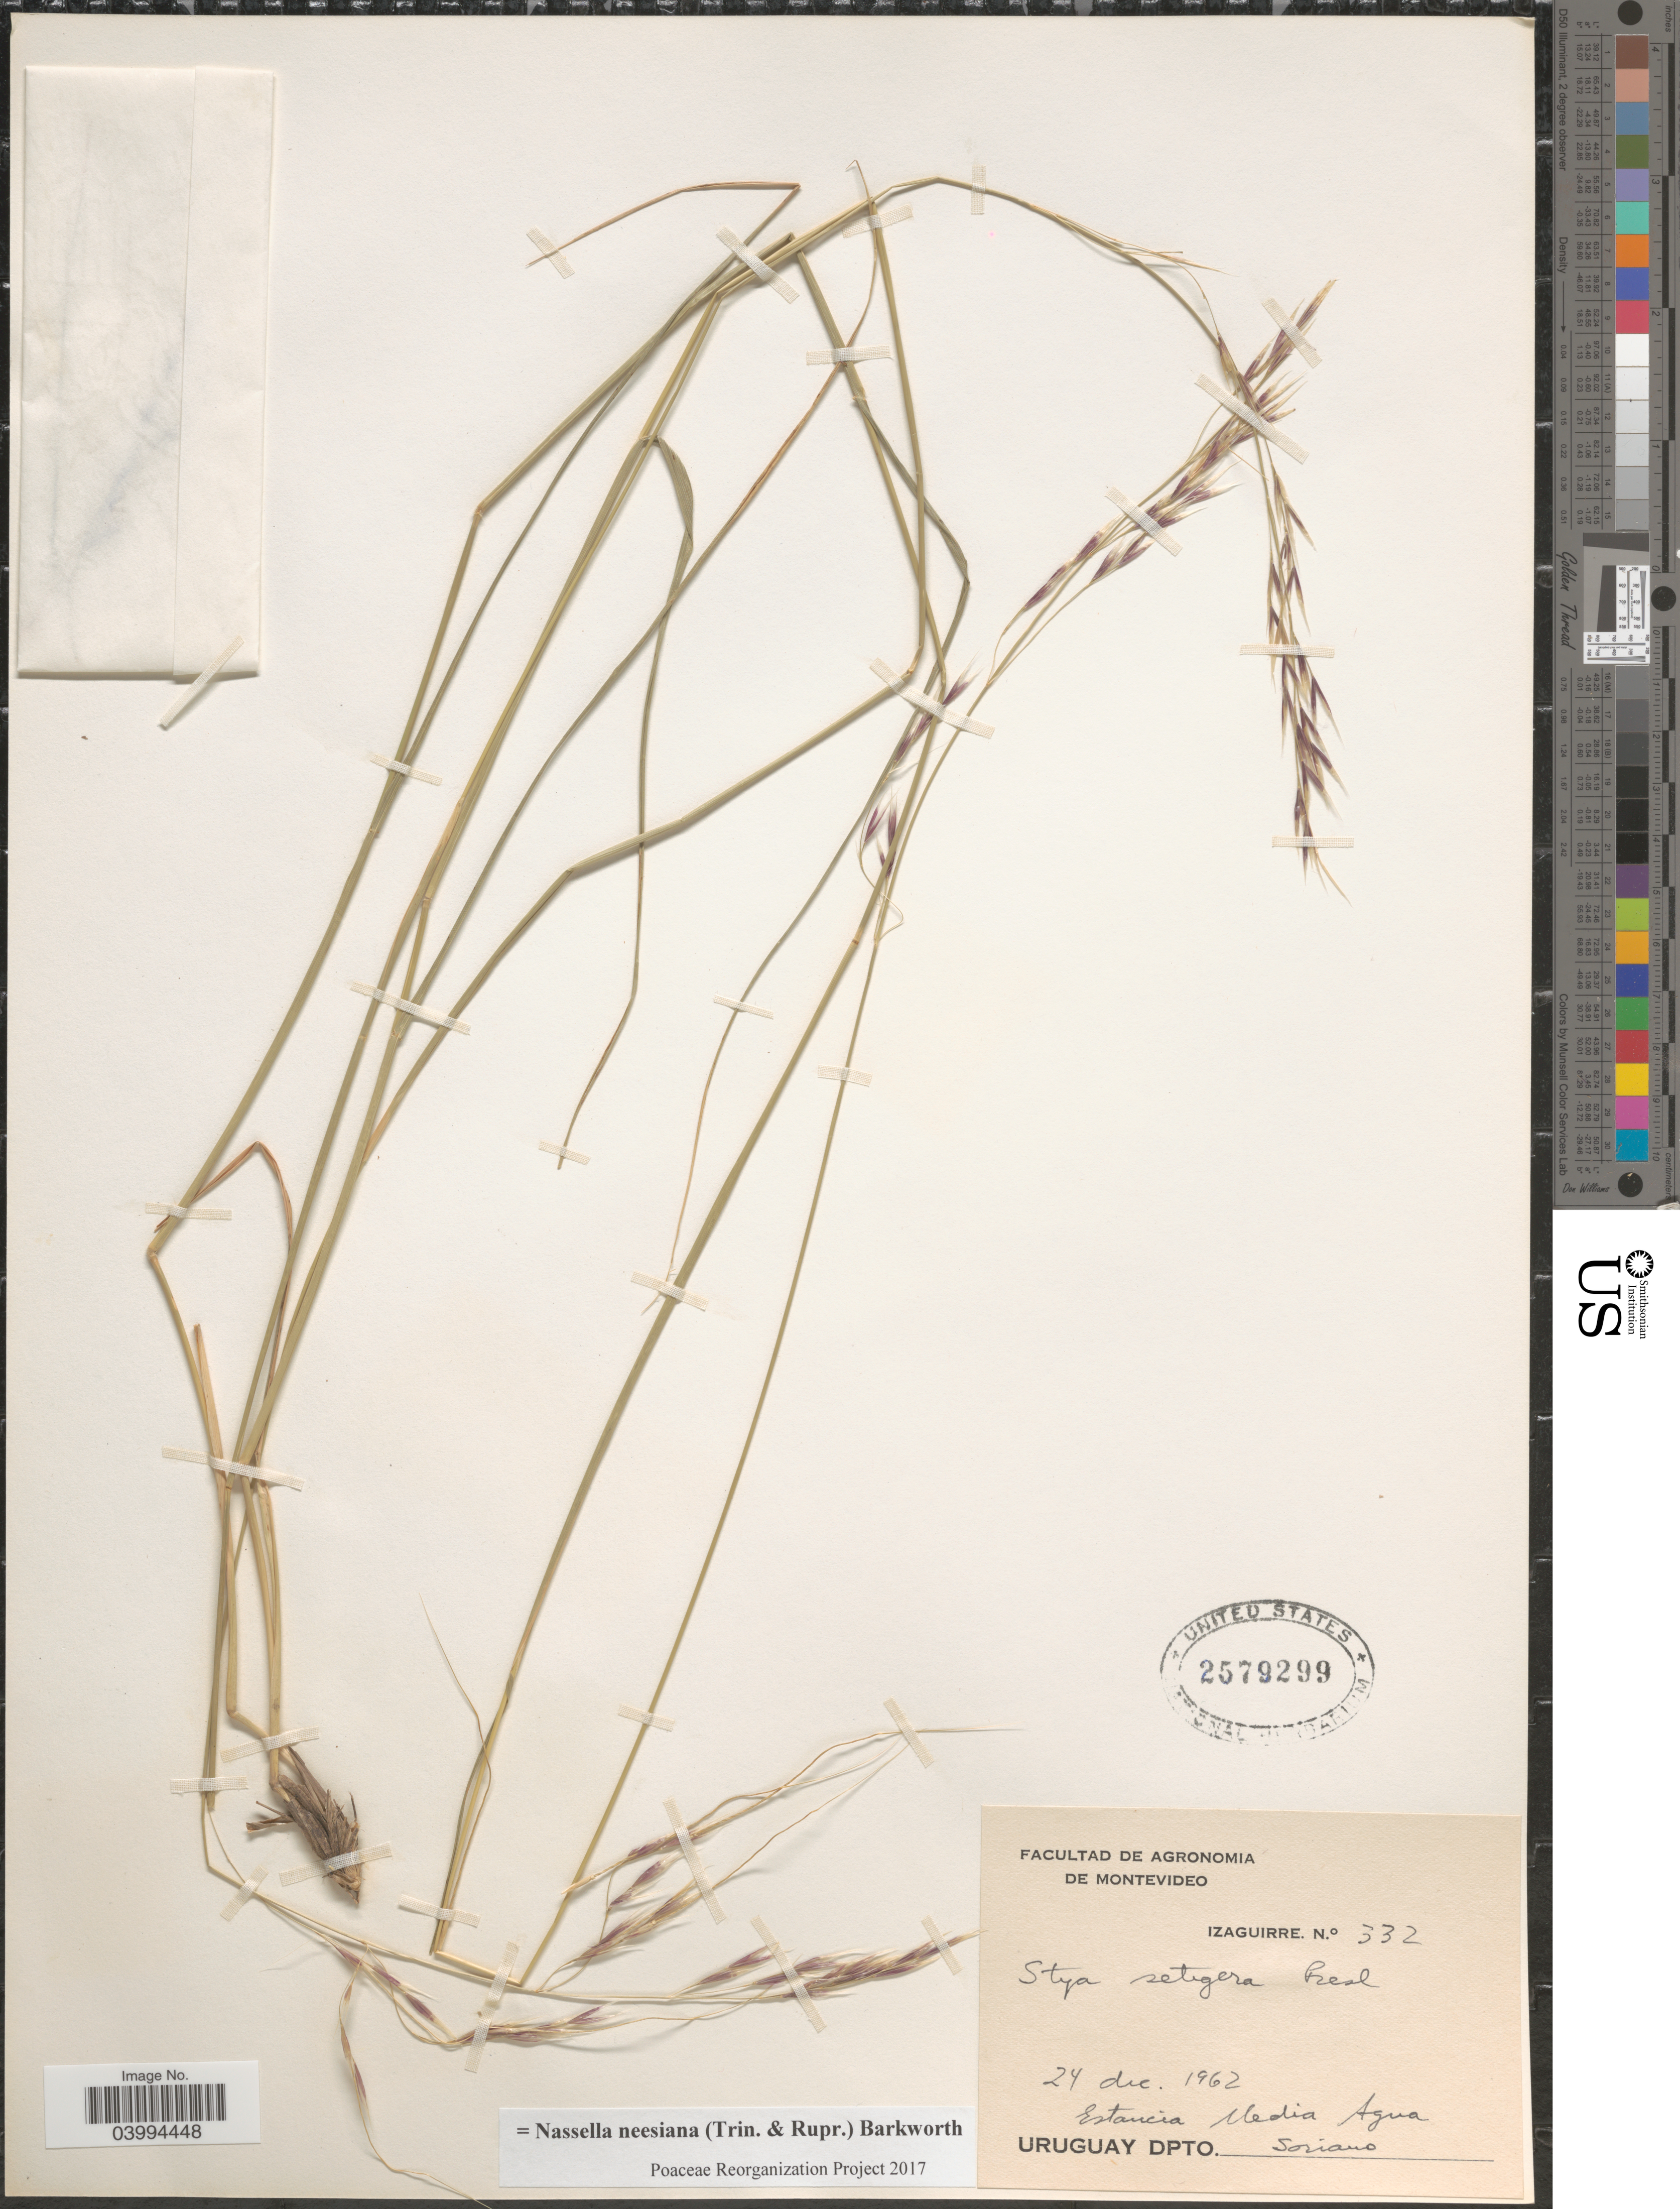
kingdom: Plantae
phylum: Tracheophyta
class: Liliopsida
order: Poales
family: Poaceae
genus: Nassella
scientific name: Nassella neesiana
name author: (Trin. & Rupr.) Barkworth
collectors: Izaguirre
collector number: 332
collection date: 1962-12-24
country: Uruguay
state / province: Soriano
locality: Estancia Media Agua. Dpto. Soriano.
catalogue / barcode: US 2579299